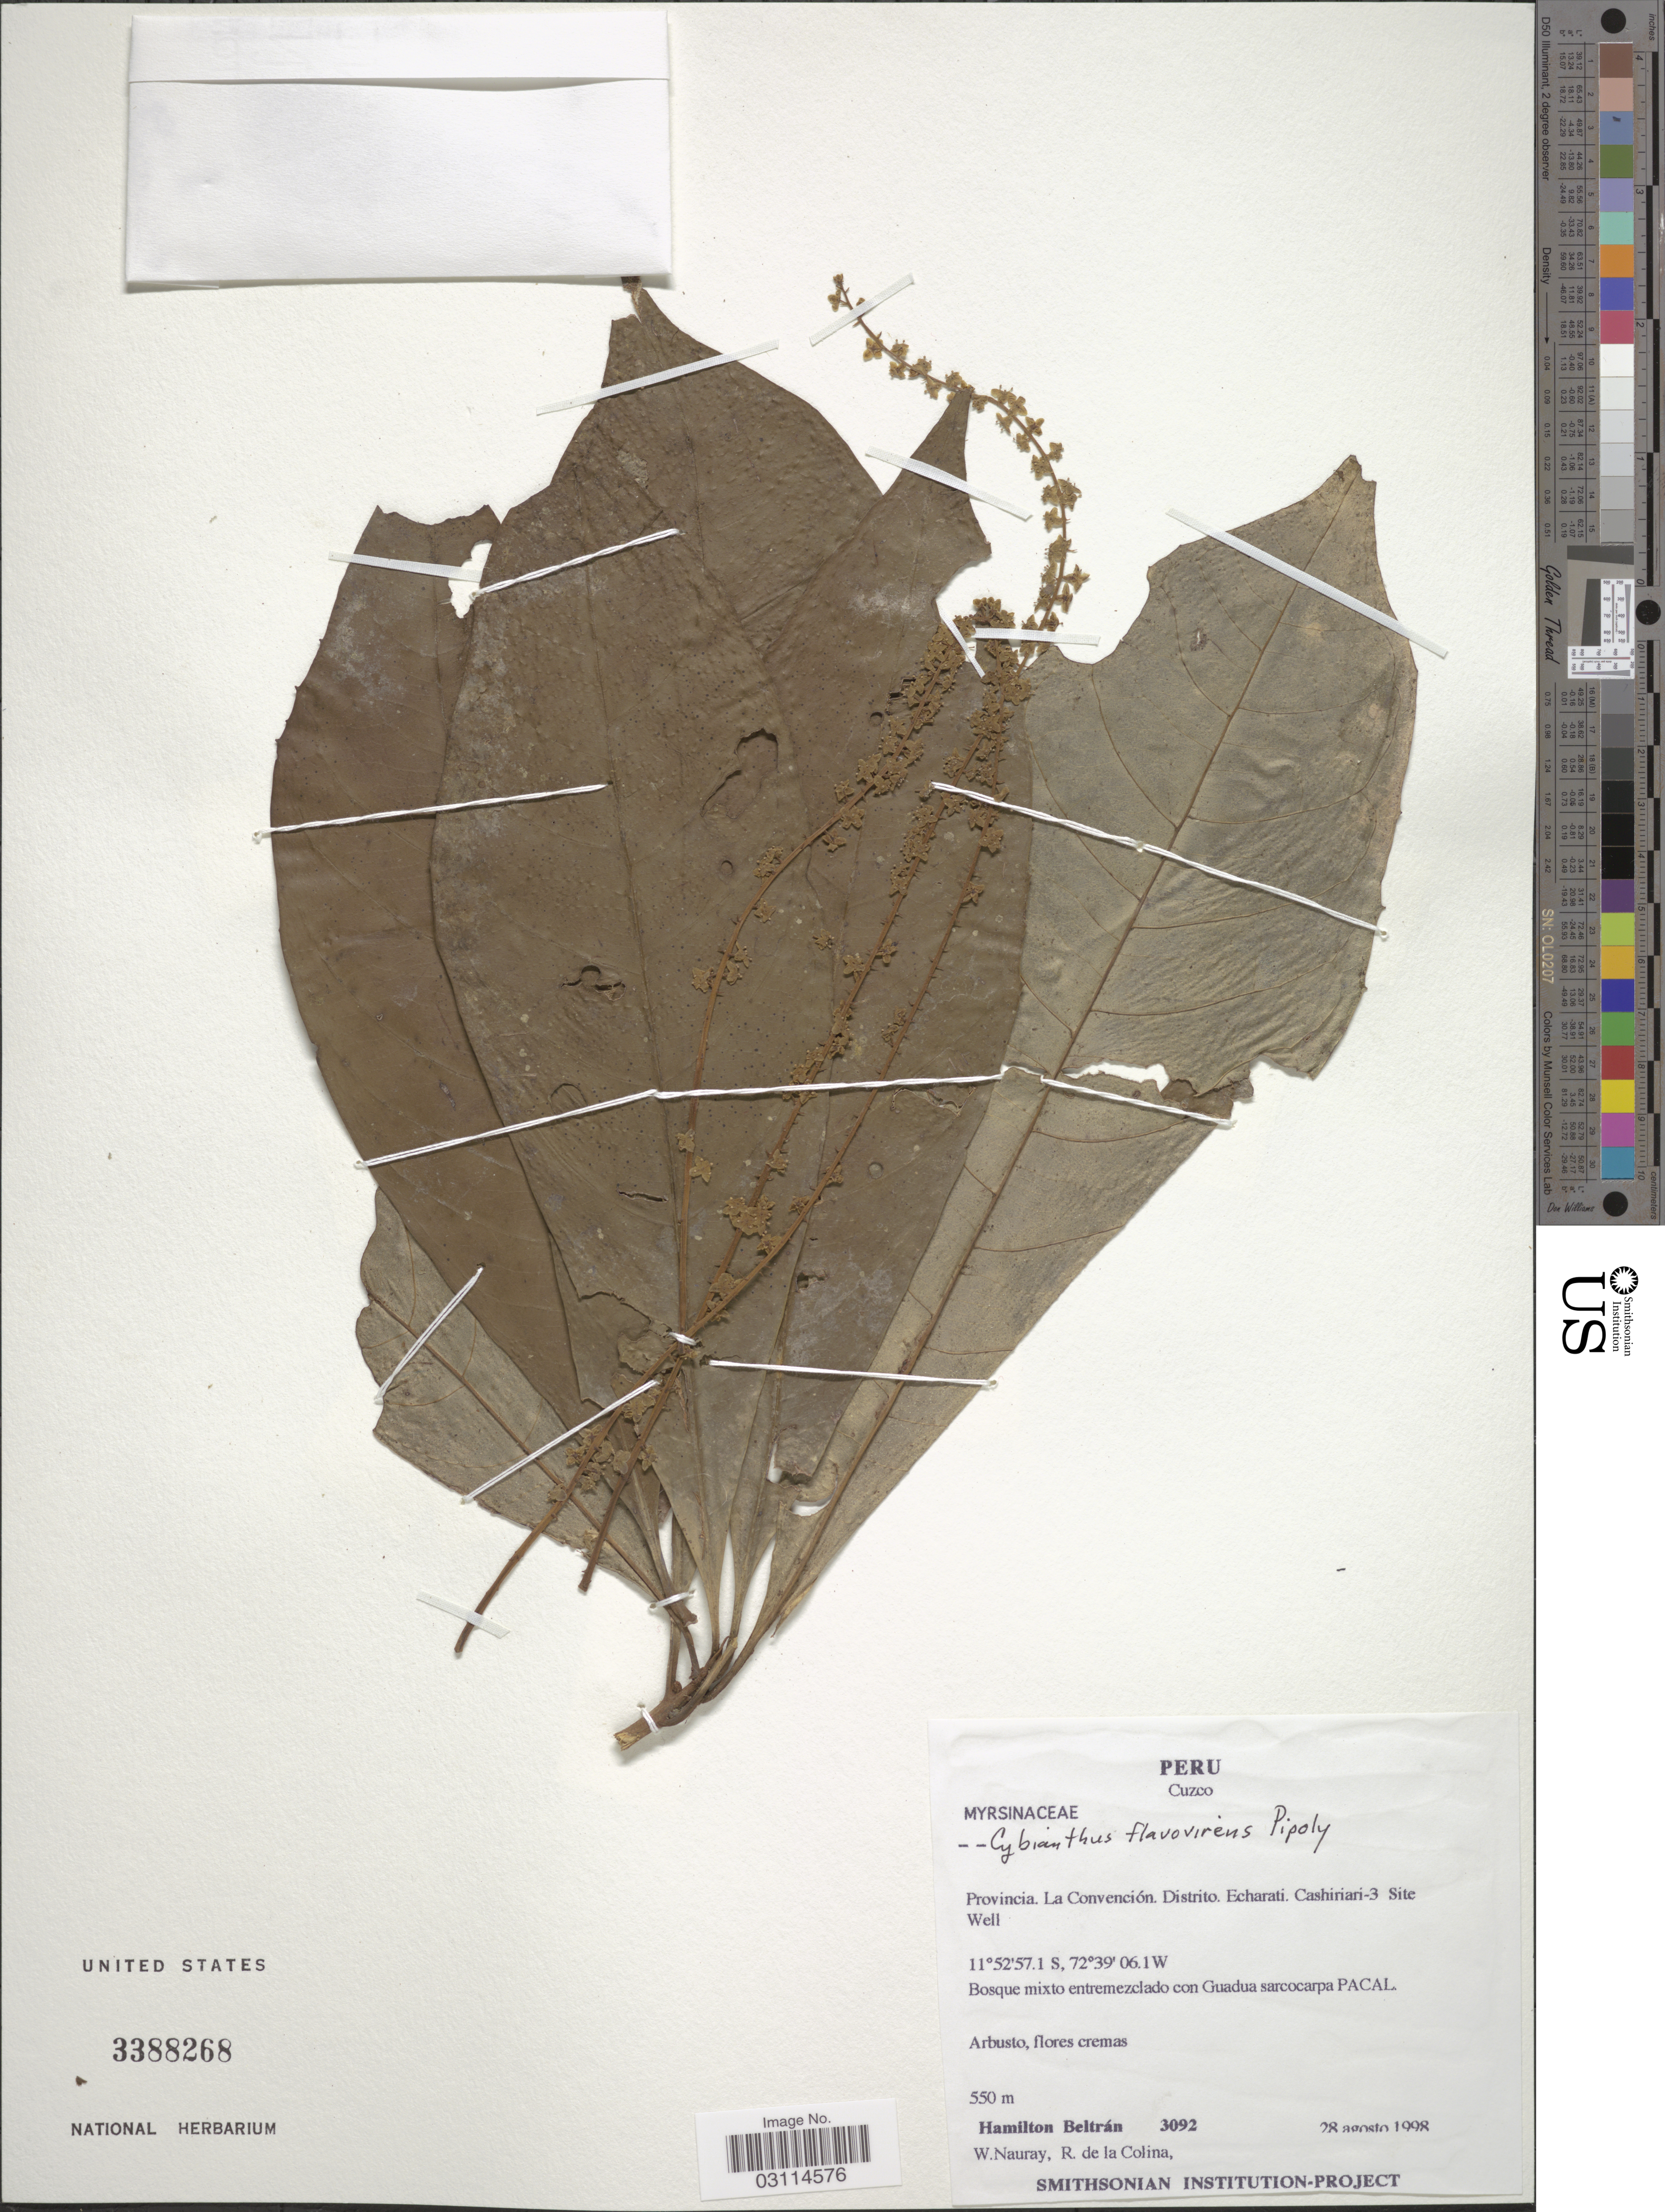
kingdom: Plantae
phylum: Tracheophyta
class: Magnoliopsida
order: Ericales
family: Primulaceae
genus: Cybianthus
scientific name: Cybianthus flavovirens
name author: Pipoly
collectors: H. Beltran, W. Nauray & R. Colina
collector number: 3092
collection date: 1998-08-28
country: Peru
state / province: Cusco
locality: Cuzco. Provincia. La Convención. Distrito. Echarati. Cashiriari-3 Site Well.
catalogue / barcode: US 3388268